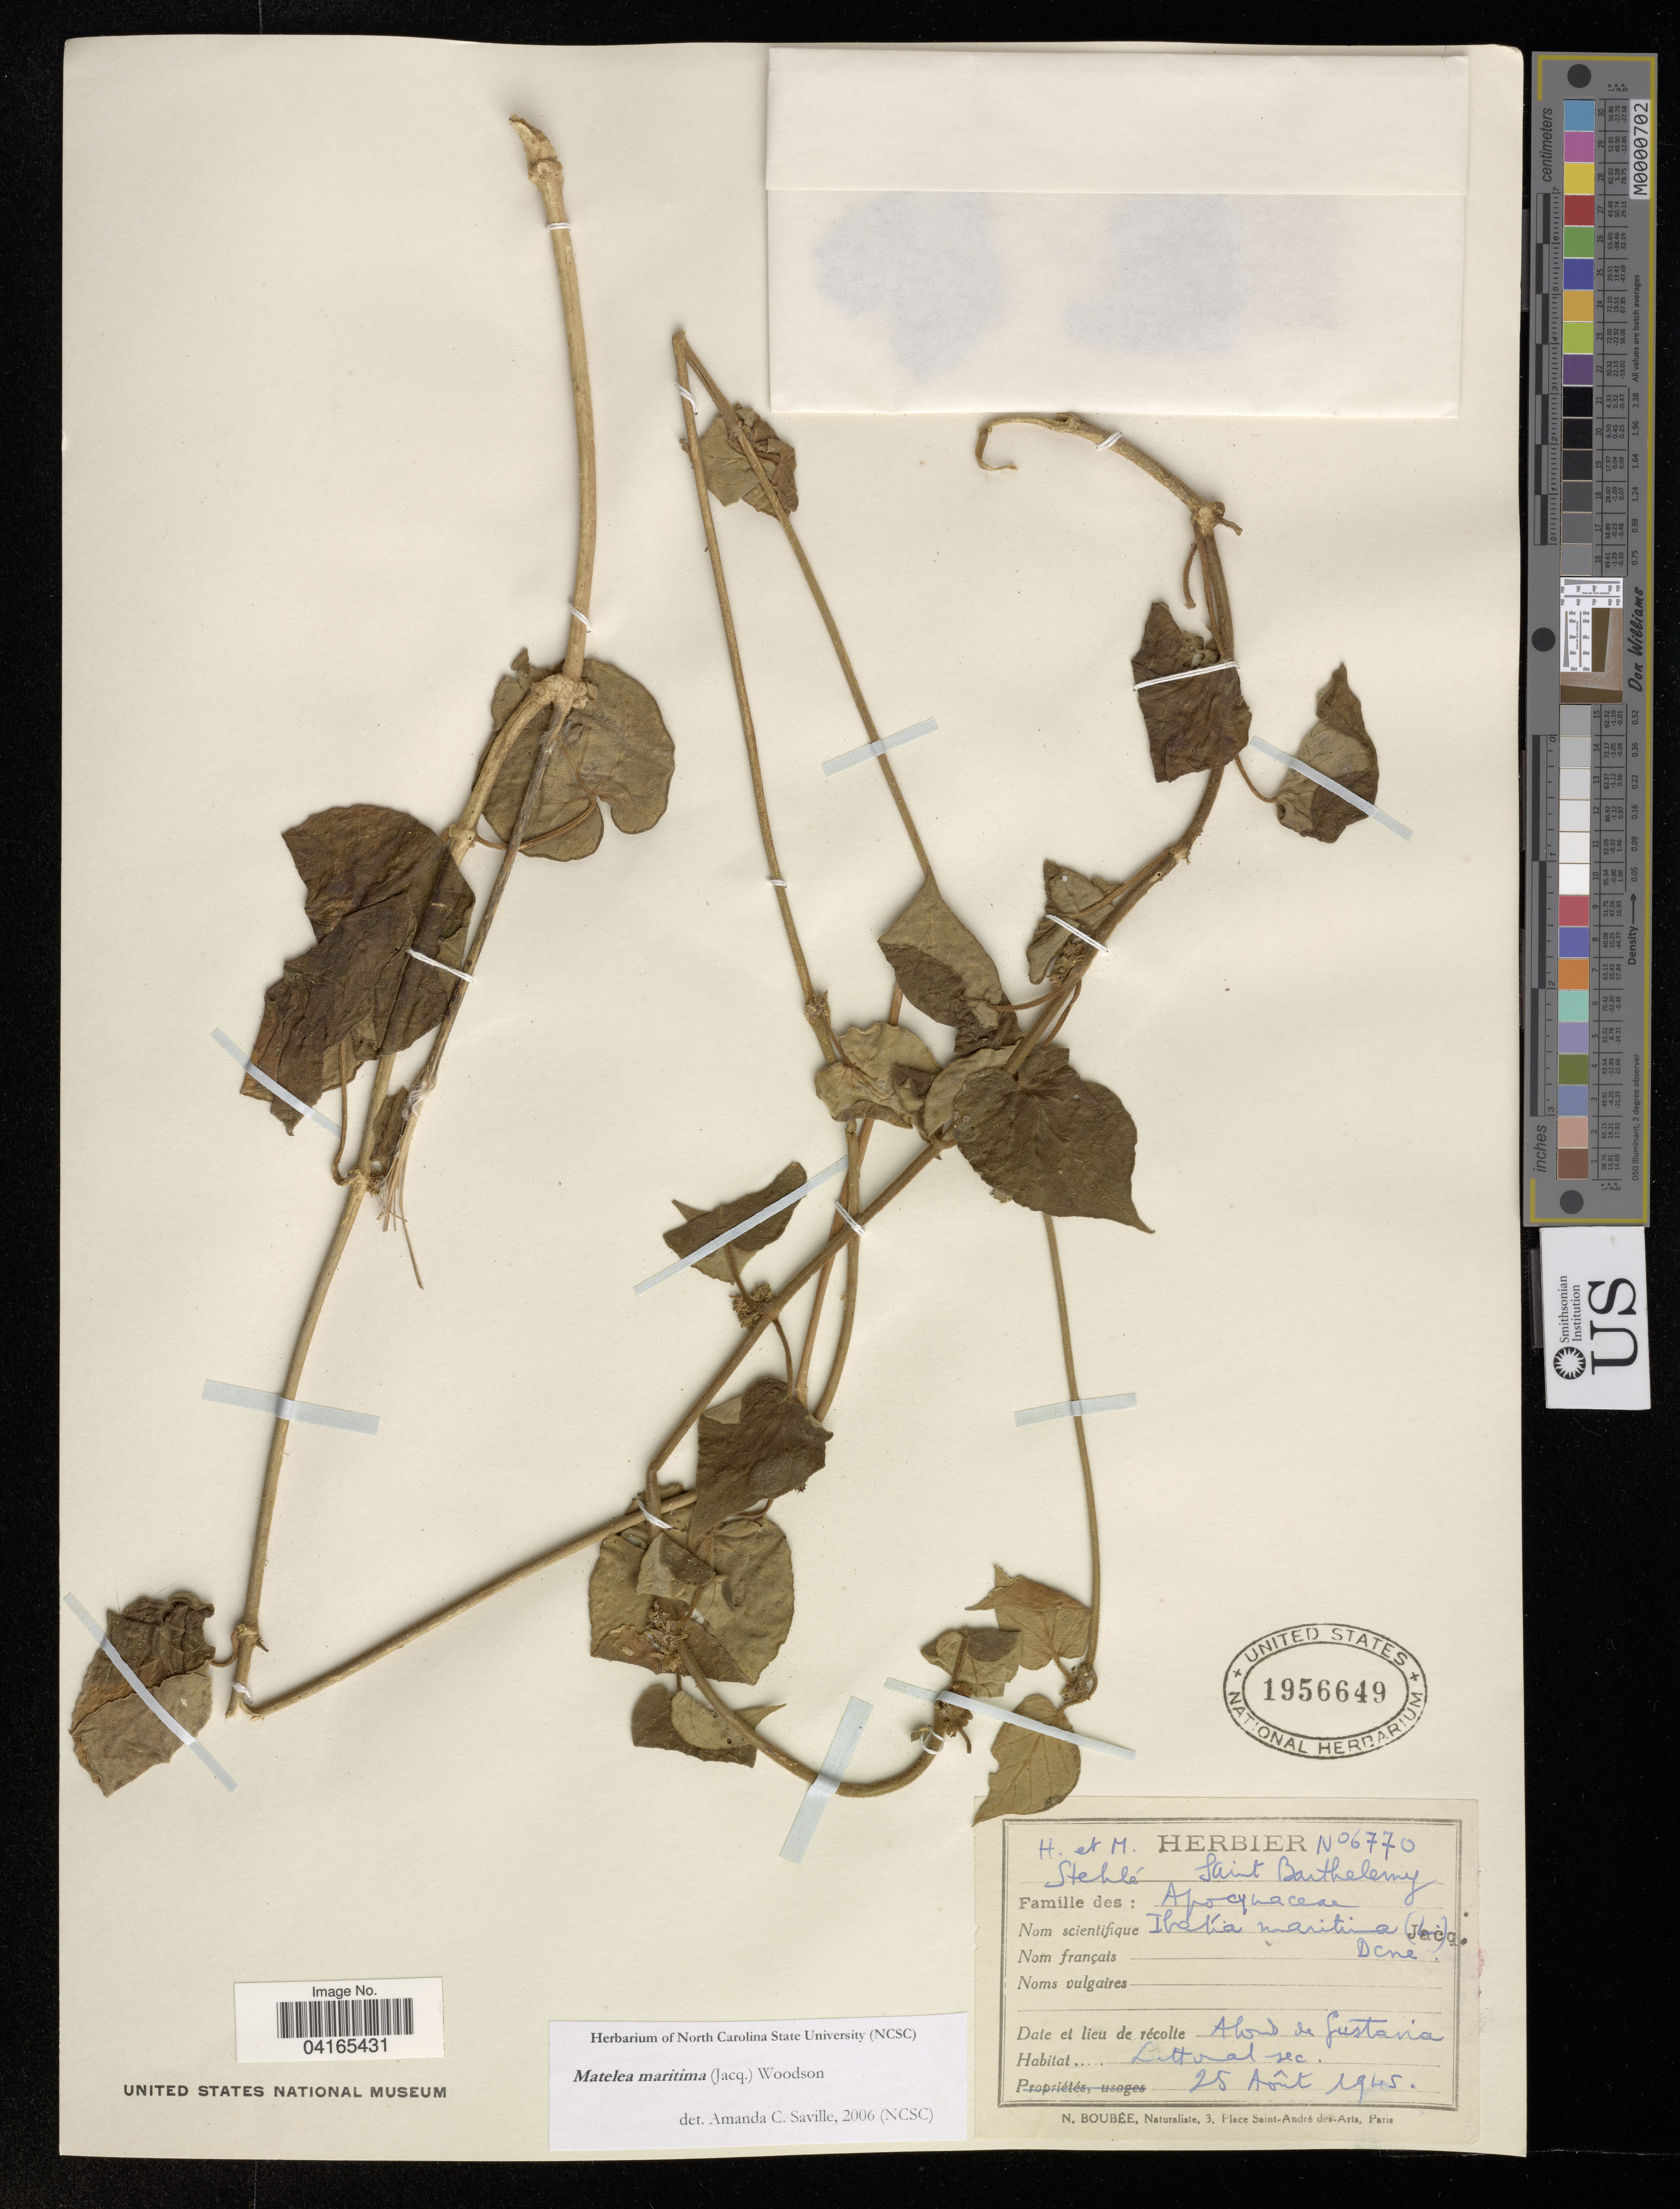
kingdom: Plantae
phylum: Tracheophyta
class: Magnoliopsida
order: Gentianales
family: Apocynaceae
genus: Matelea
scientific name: Matelea maritima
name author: (Jacq.) Woodson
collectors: H. Stehlé, M. Stehlé & N. Boubee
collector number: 6770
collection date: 1945-08-25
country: France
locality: Saint Barthelemy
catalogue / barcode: US 1956649